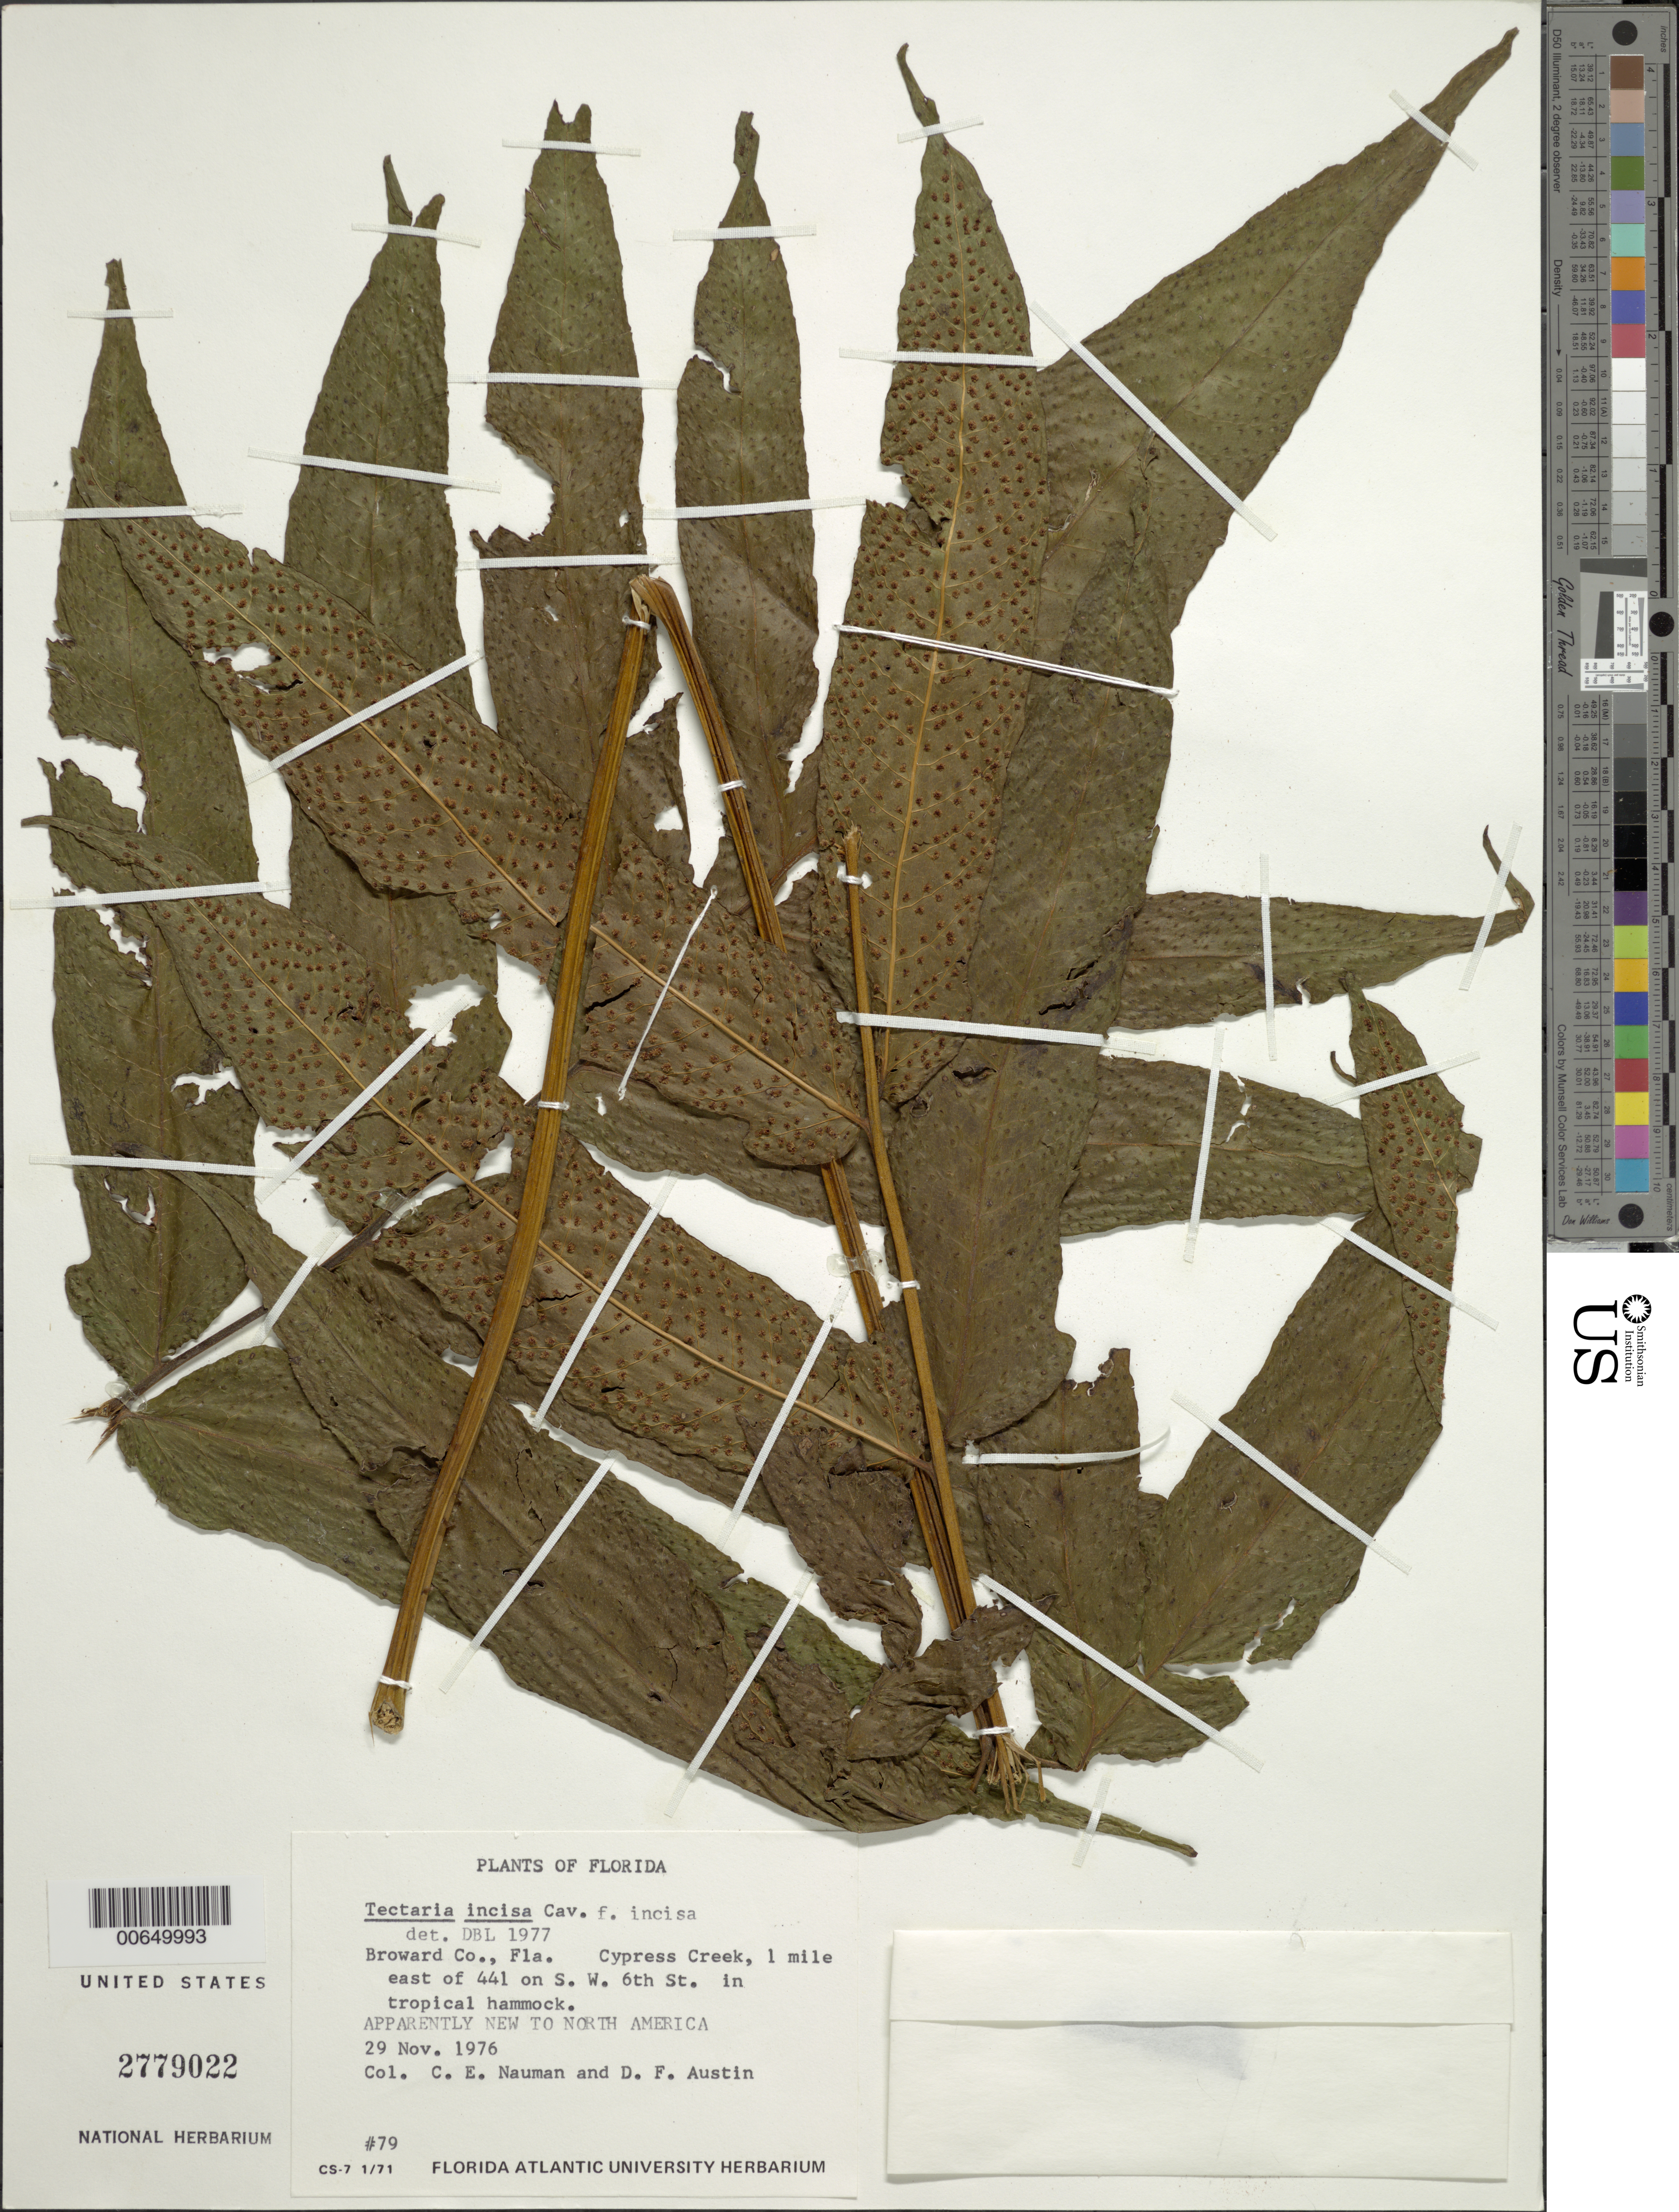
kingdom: Plantae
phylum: Tracheophyta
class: Polypodiopsida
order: Polypodiales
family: Tectariaceae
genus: Tectaria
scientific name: Tectaria incisa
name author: Cav.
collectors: C. E. Nauman & D. Austin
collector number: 79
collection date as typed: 29 Nov 1976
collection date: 1976-11-29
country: United States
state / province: Florida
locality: Cypress Creek, 1 mile E of 441 on SW 6 St. Apparently new to N. America.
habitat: In tropical hammock.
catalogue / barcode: US 2779022